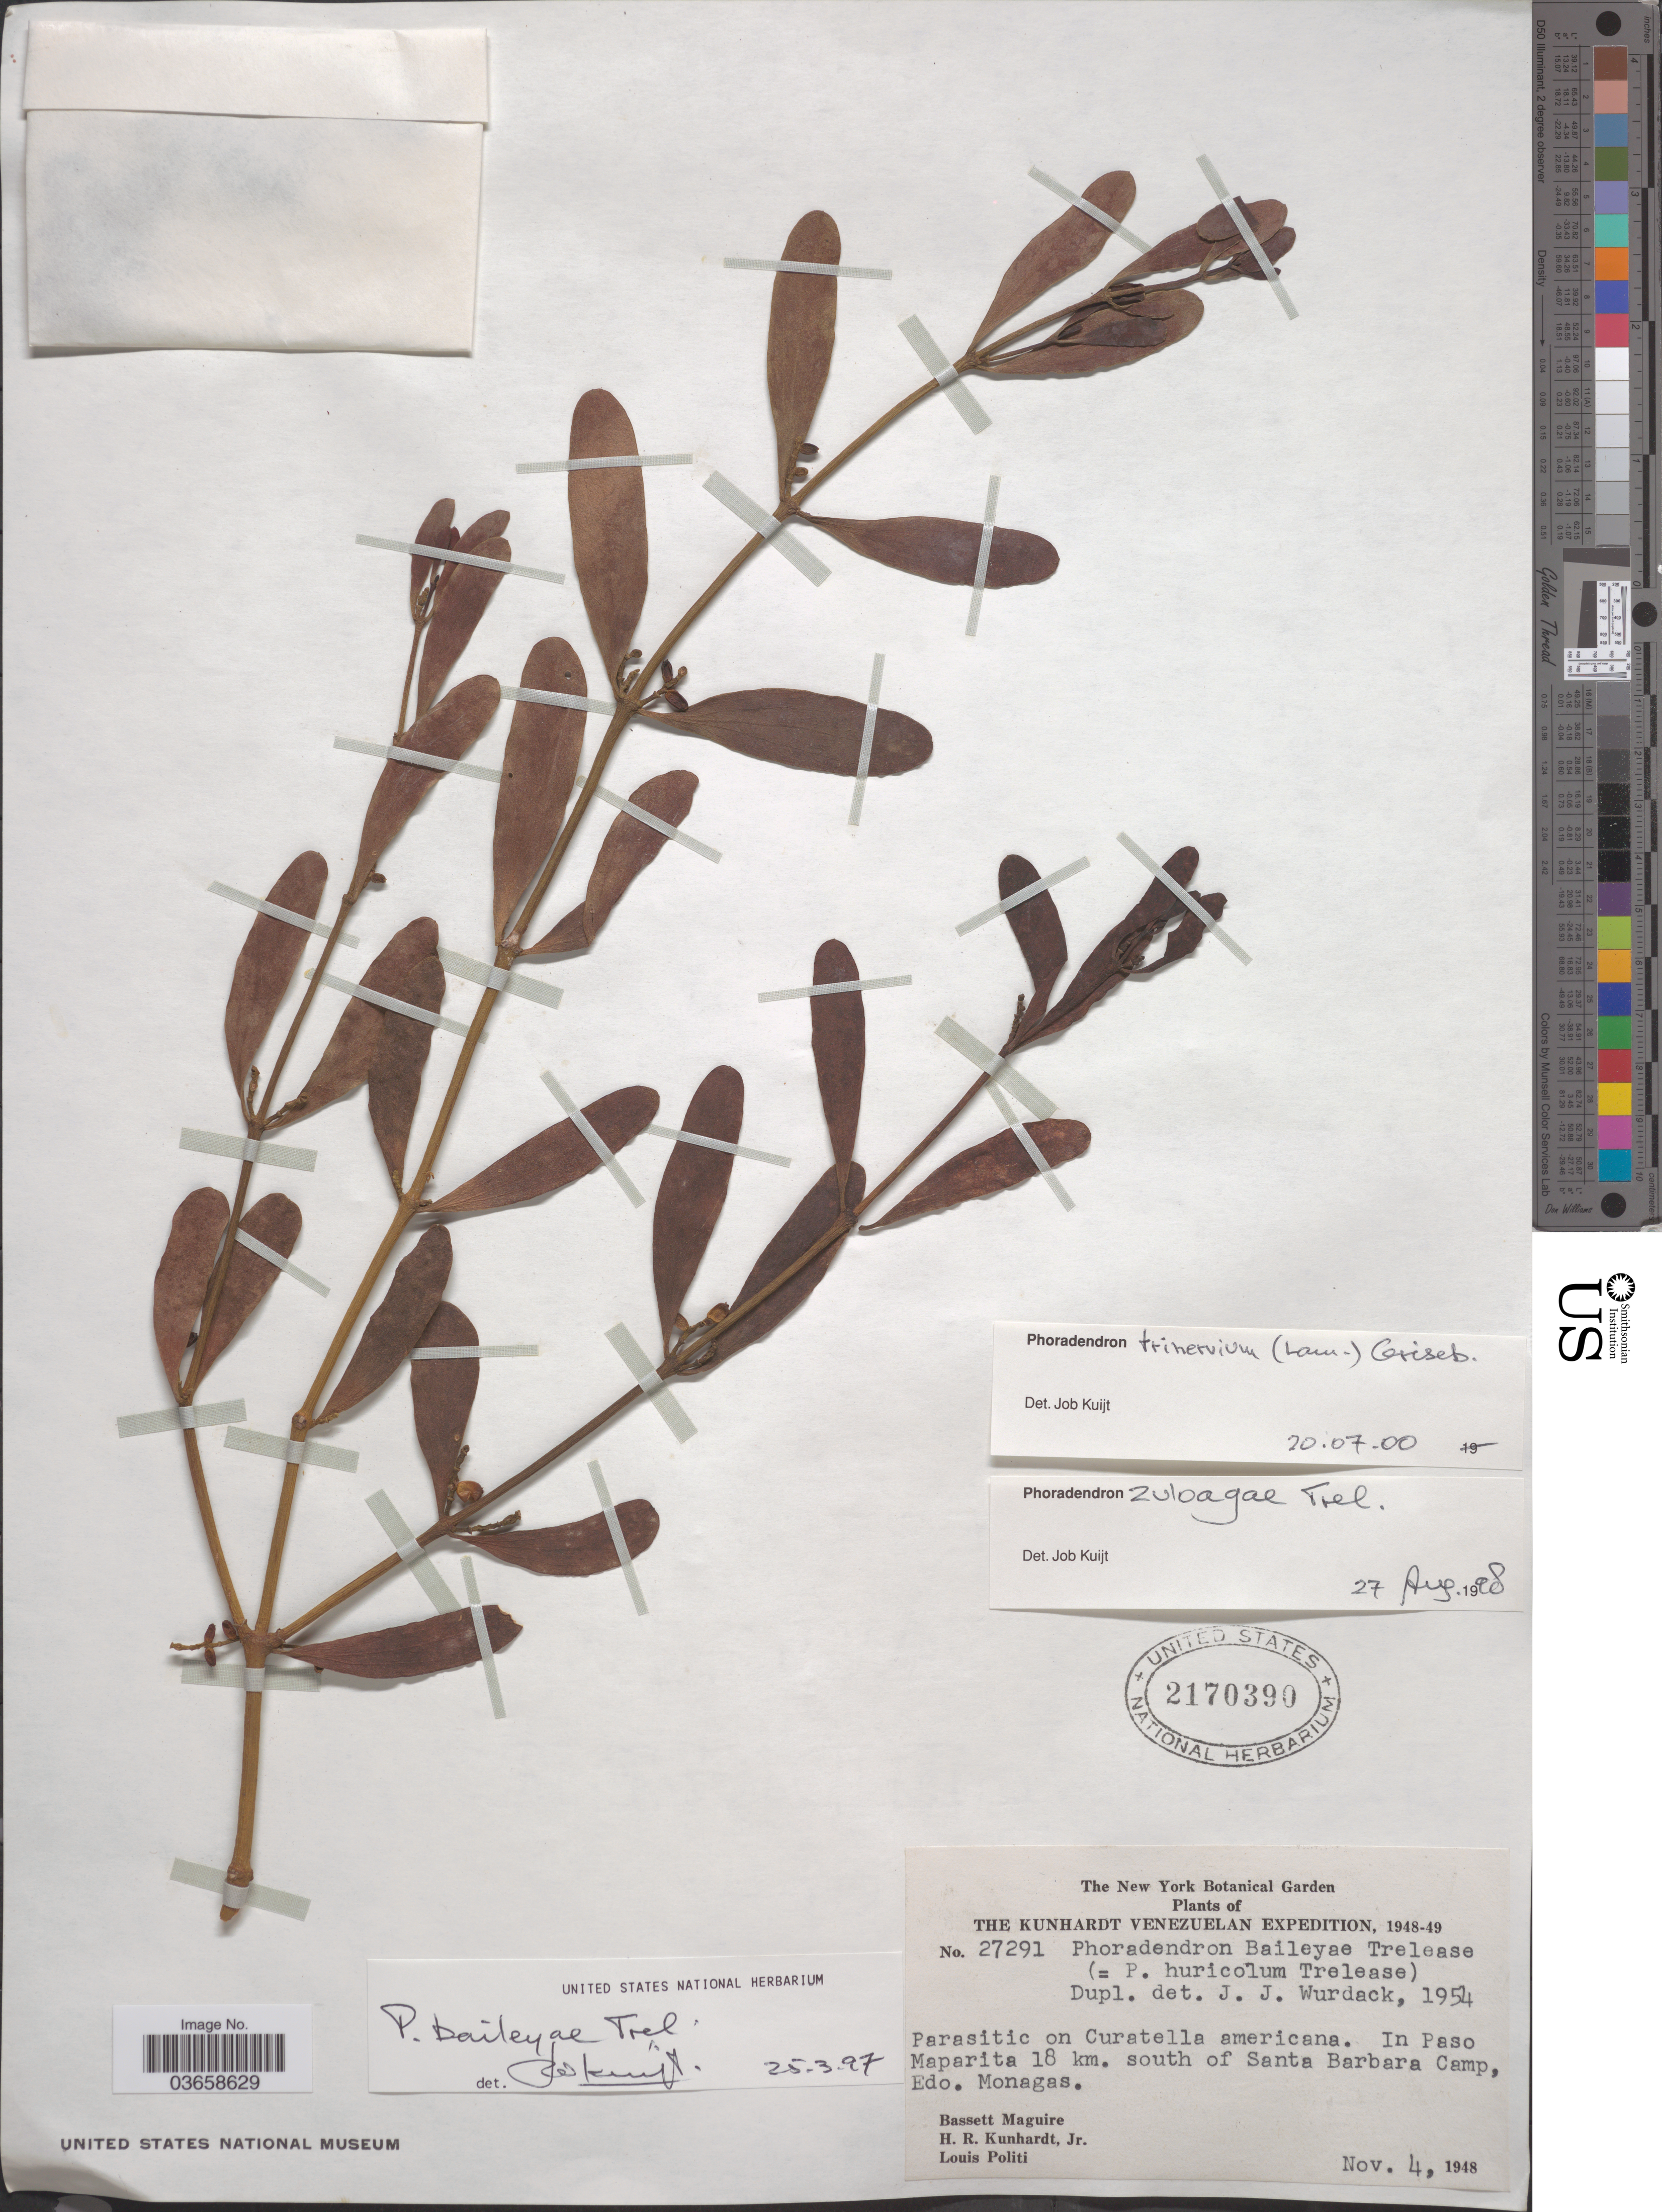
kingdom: Plantae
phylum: Tracheophyta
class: Magnoliopsida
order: Santalales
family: Viscaceae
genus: Phoradendron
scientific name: Phoradendron trinervium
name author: (Lam.) Griseb.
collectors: B. Maguire, H. Kunhardt & L. Politi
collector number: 27291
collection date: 1948-11-04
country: Venezuela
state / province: Monagas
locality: In Paso Maparita 18 km. south of Santa Barbara Camp.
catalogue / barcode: US 2170390